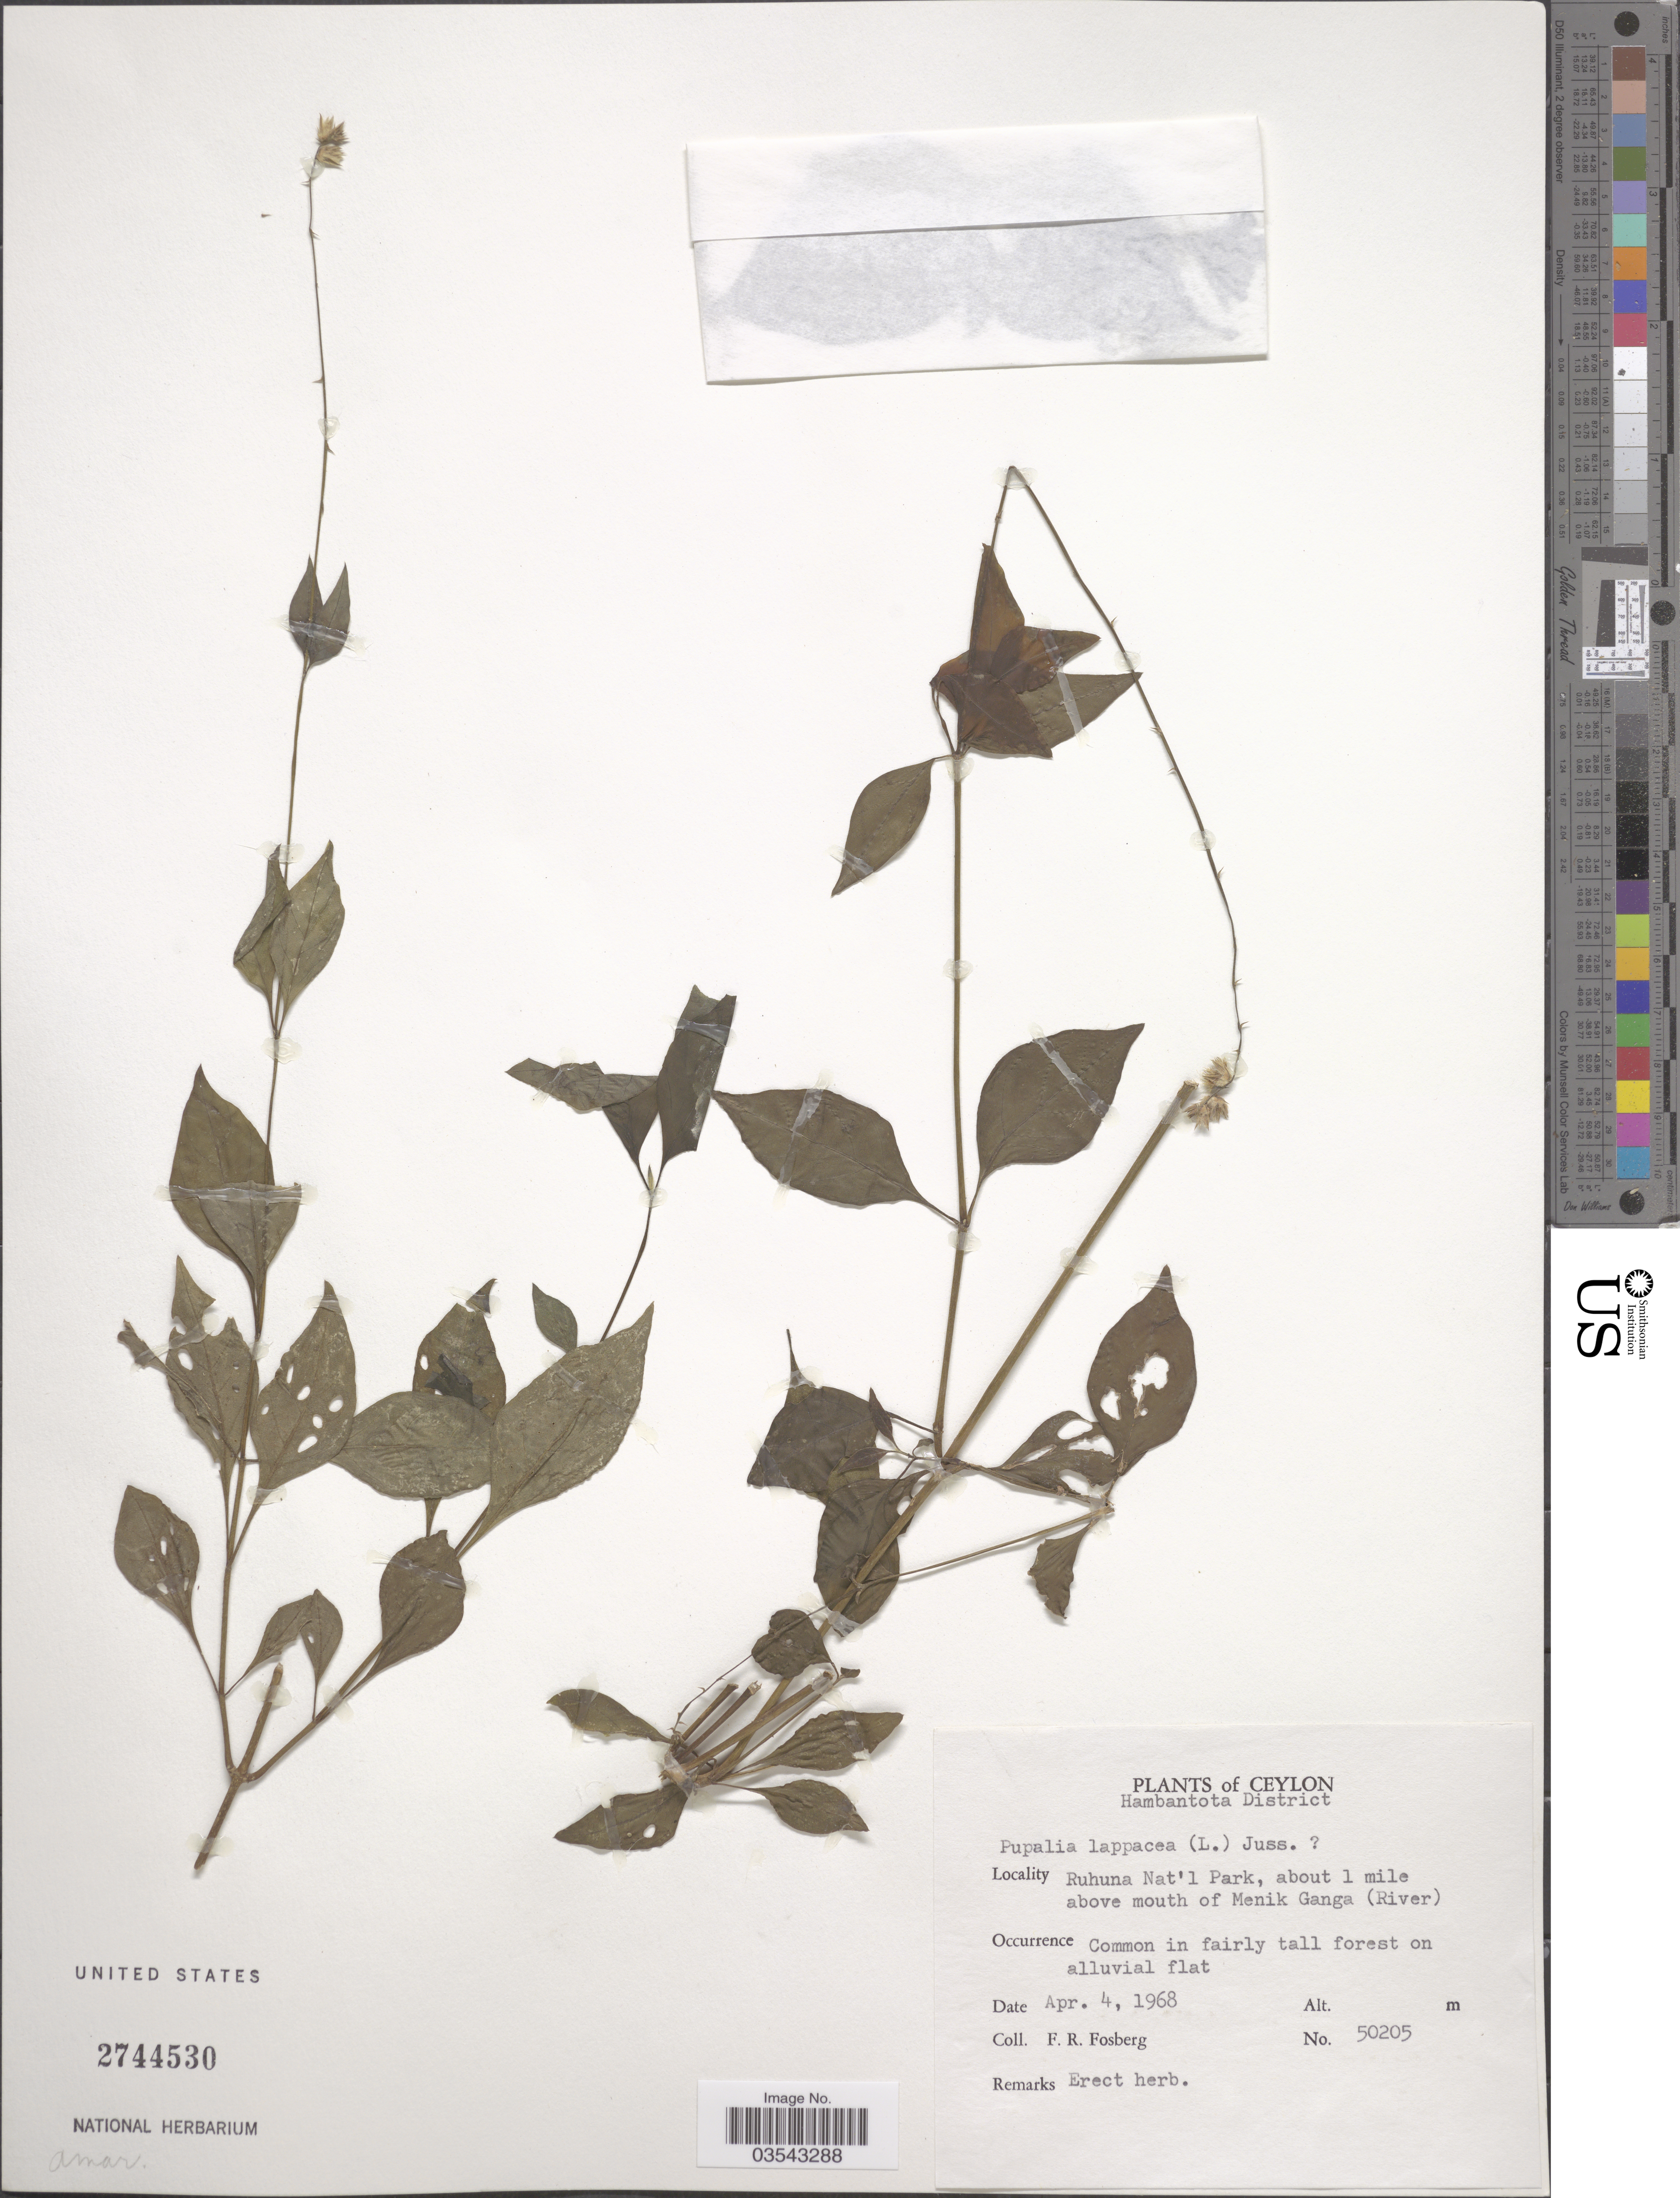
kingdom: Plantae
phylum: Tracheophyta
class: Magnoliopsida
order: Caryophyllales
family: Amaranthaceae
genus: Pupalia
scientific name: Pupalia lappacea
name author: (L.) A. Juss.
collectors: F. R. Fosberg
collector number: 50205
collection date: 1968-04-04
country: Sri Lanka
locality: Ceylon. Hambantota District. Ruhuna Nat'l Park, about 1 mile above mouth of Menik Ganga (River).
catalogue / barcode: US 2744530